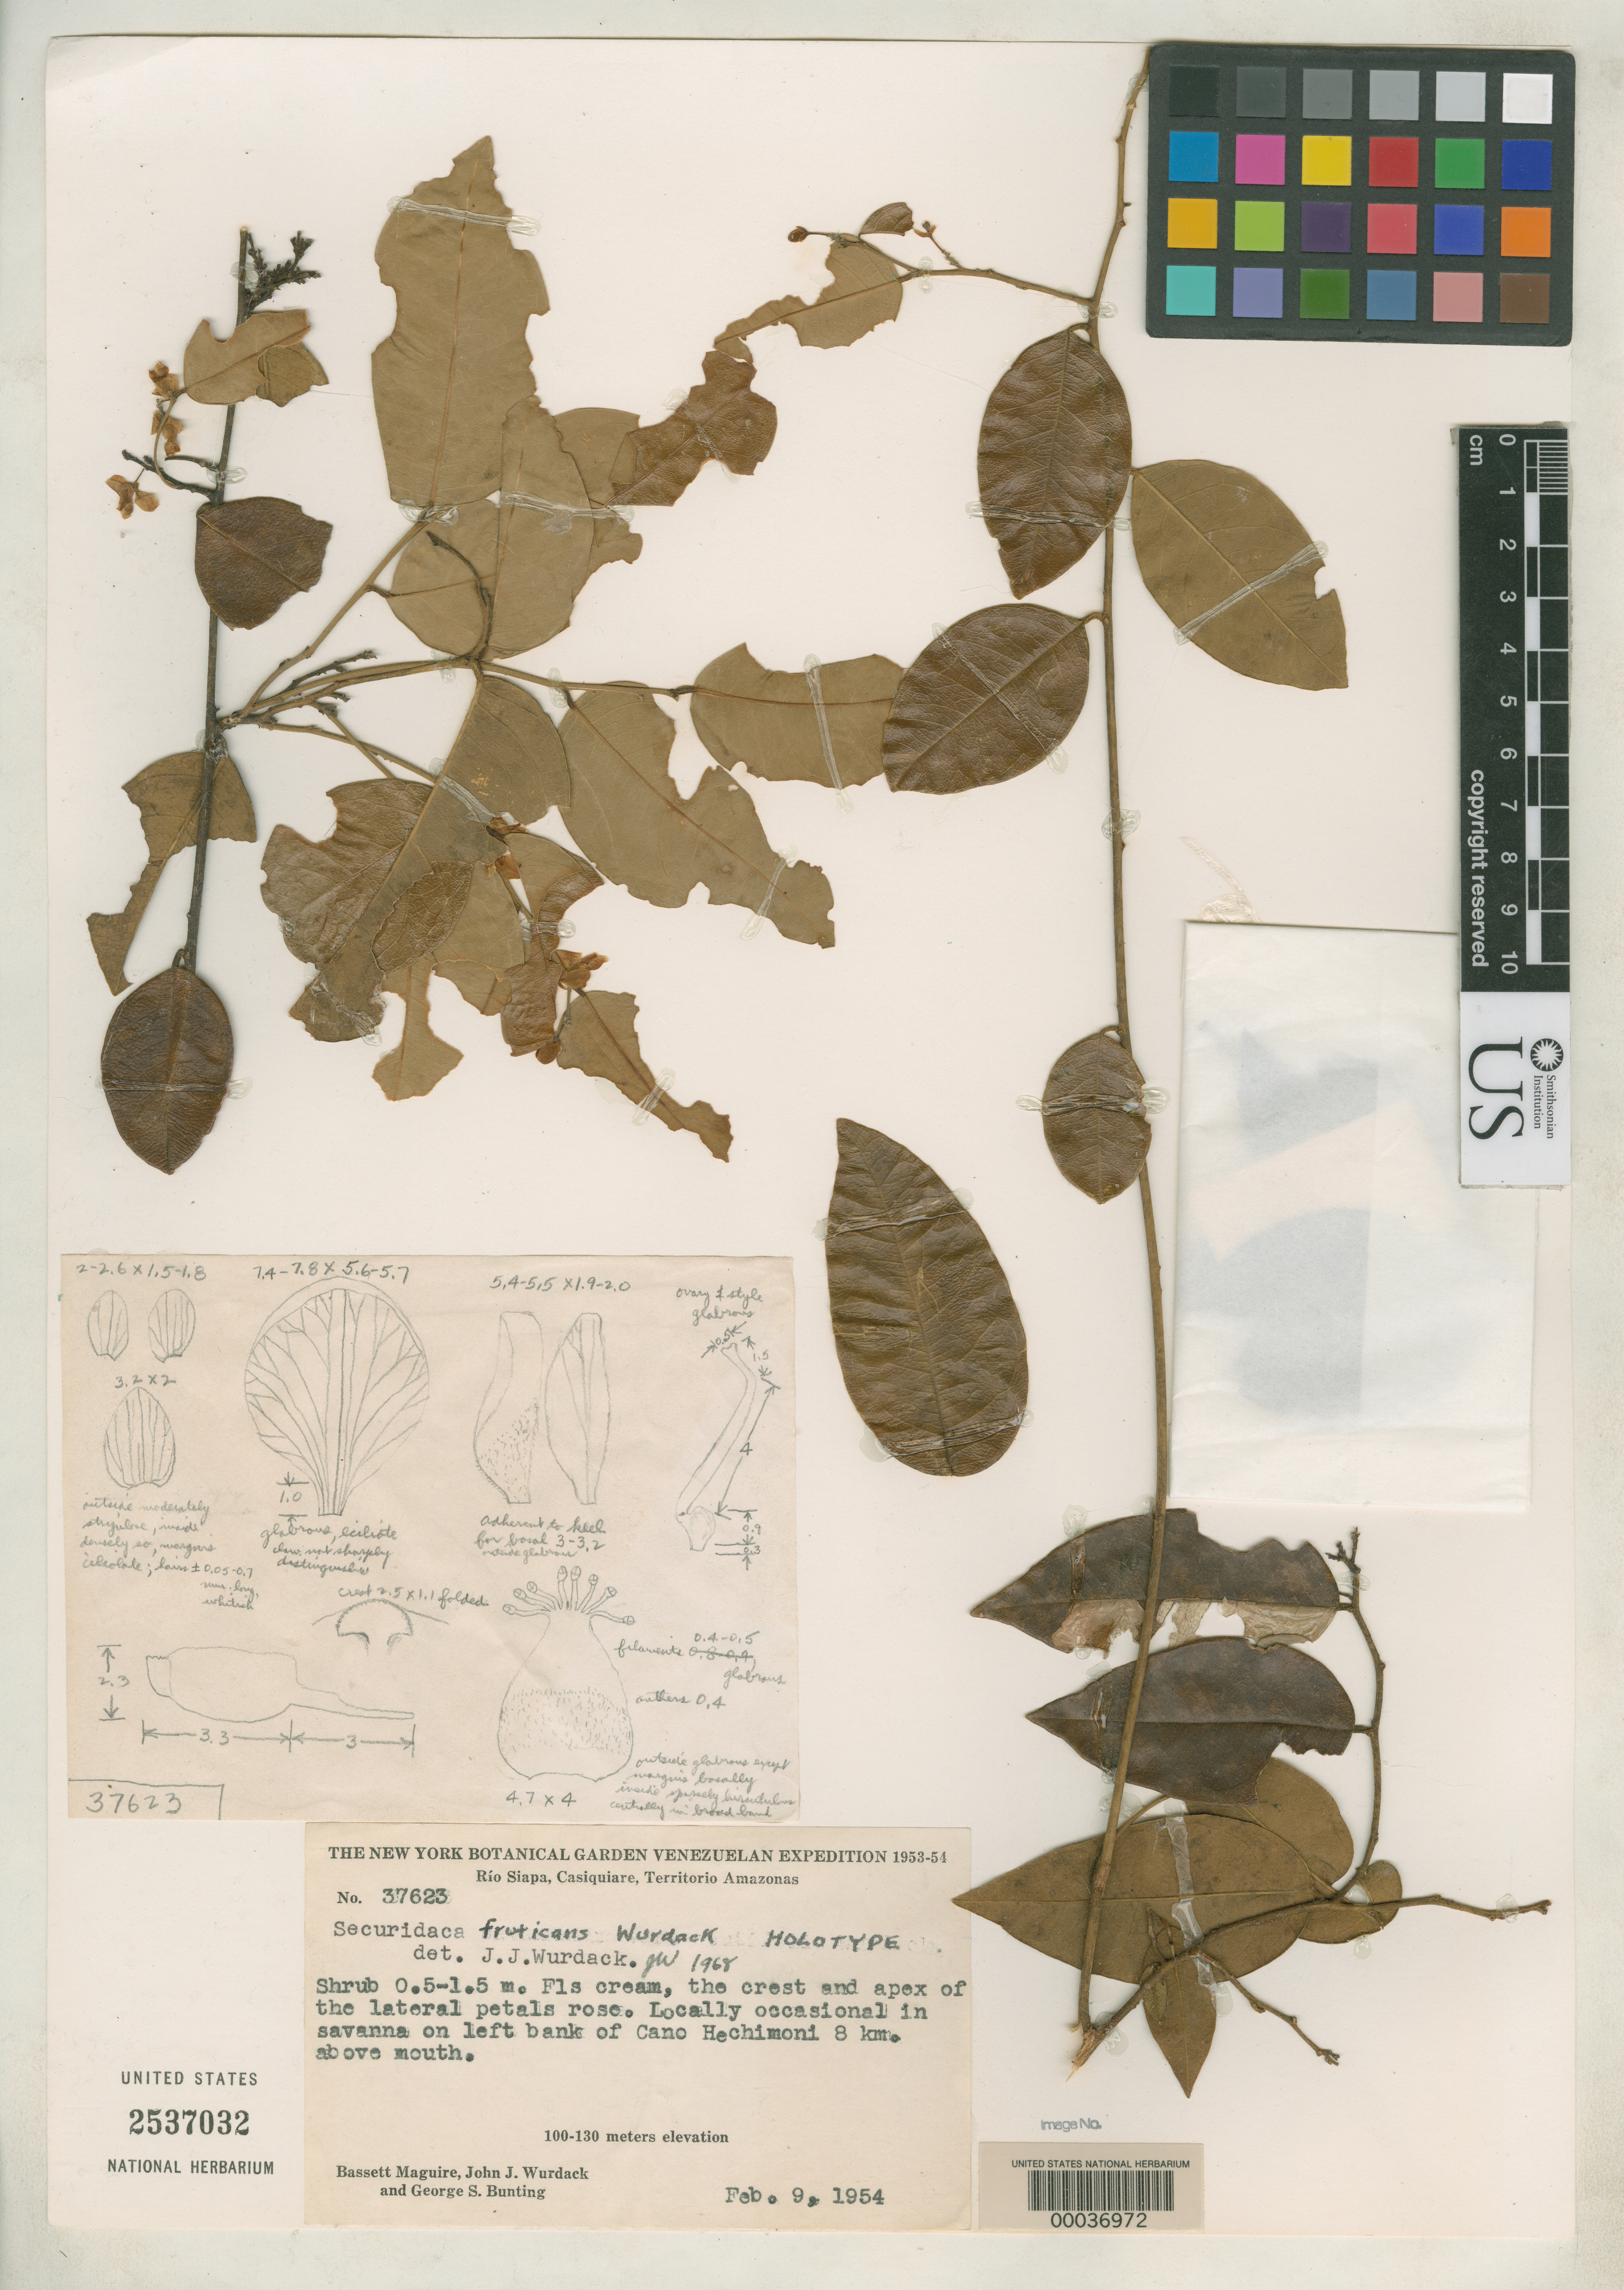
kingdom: Plantae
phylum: Tracheophyta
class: Magnoliopsida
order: Fabales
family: Polygalaceae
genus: Securidaca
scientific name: Securidaca fruticans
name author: Wurdack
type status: Holotype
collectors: B. Maguire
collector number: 37623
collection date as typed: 09 Feb 1954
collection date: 1954-02-09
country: Venezuela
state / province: Amazonas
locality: Cano Hechimoni.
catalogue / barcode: US 2537032